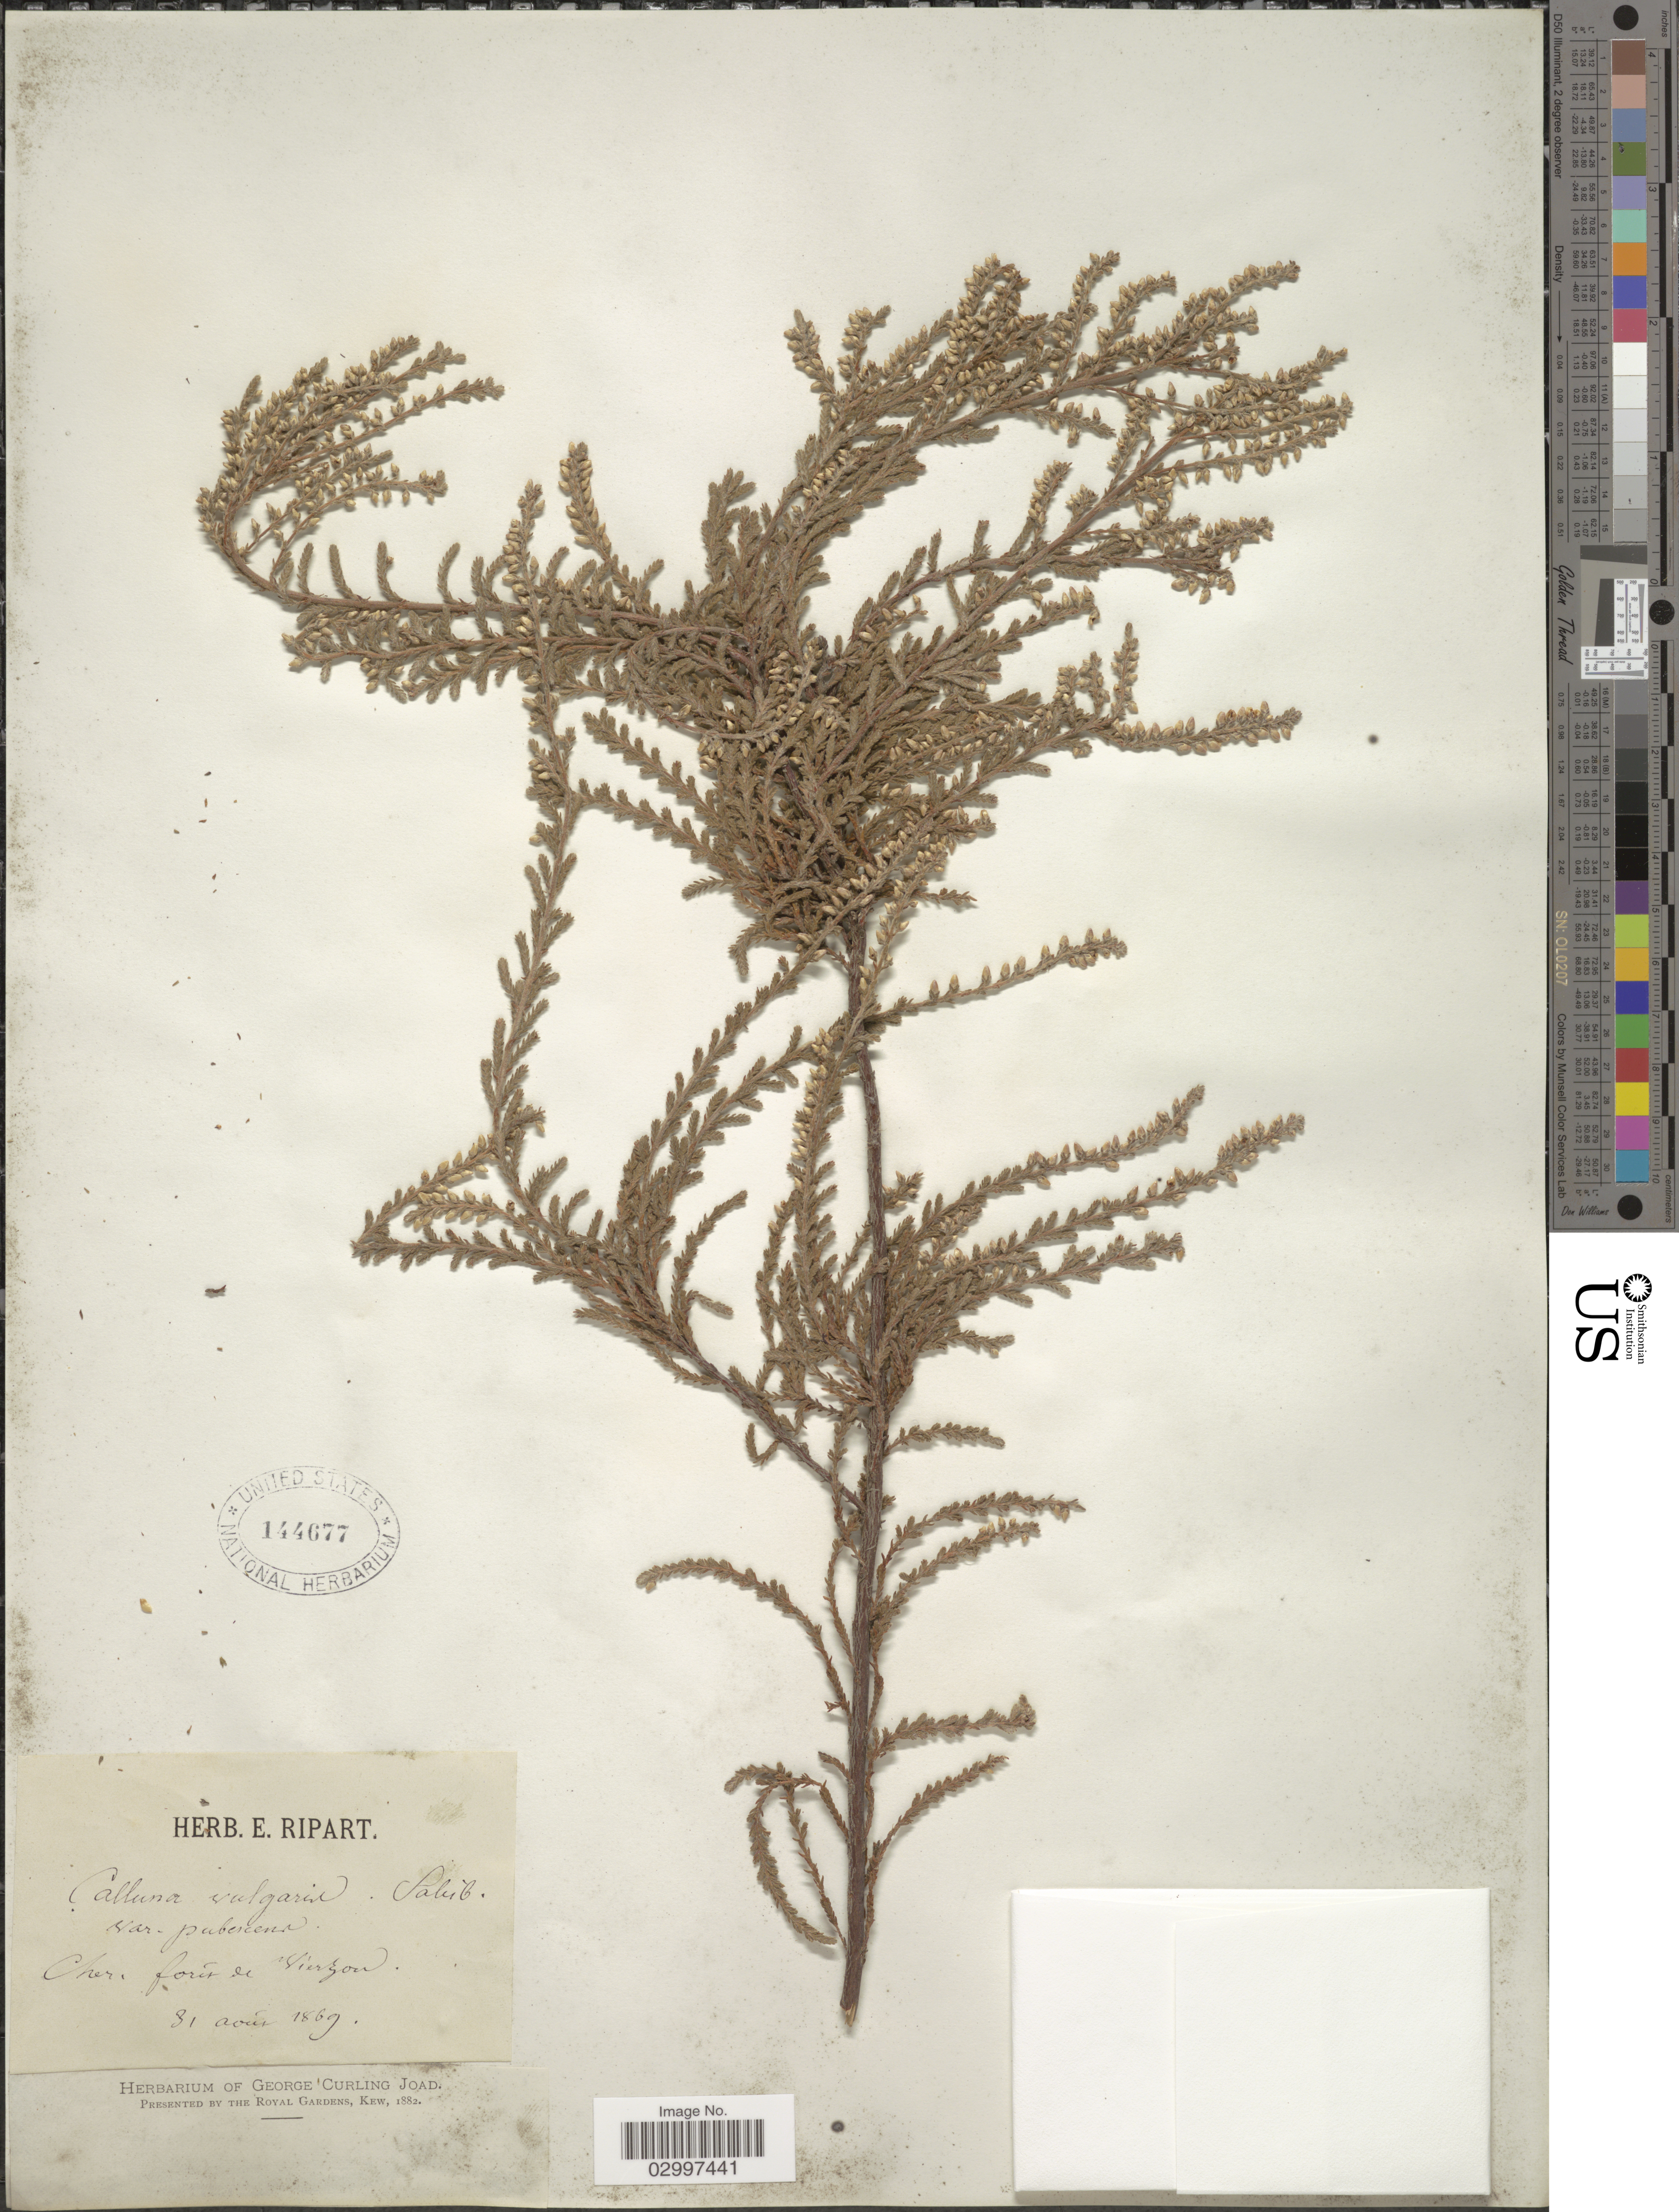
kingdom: Plantae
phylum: Tracheophyta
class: Magnoliopsida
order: Ericales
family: Ericaceae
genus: Calluna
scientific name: Calluna vulgaris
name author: (L.) Hull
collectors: Ex herb. E. Ripart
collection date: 1869-08-31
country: France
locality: Cher. forét de Vierzon.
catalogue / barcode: US 144677